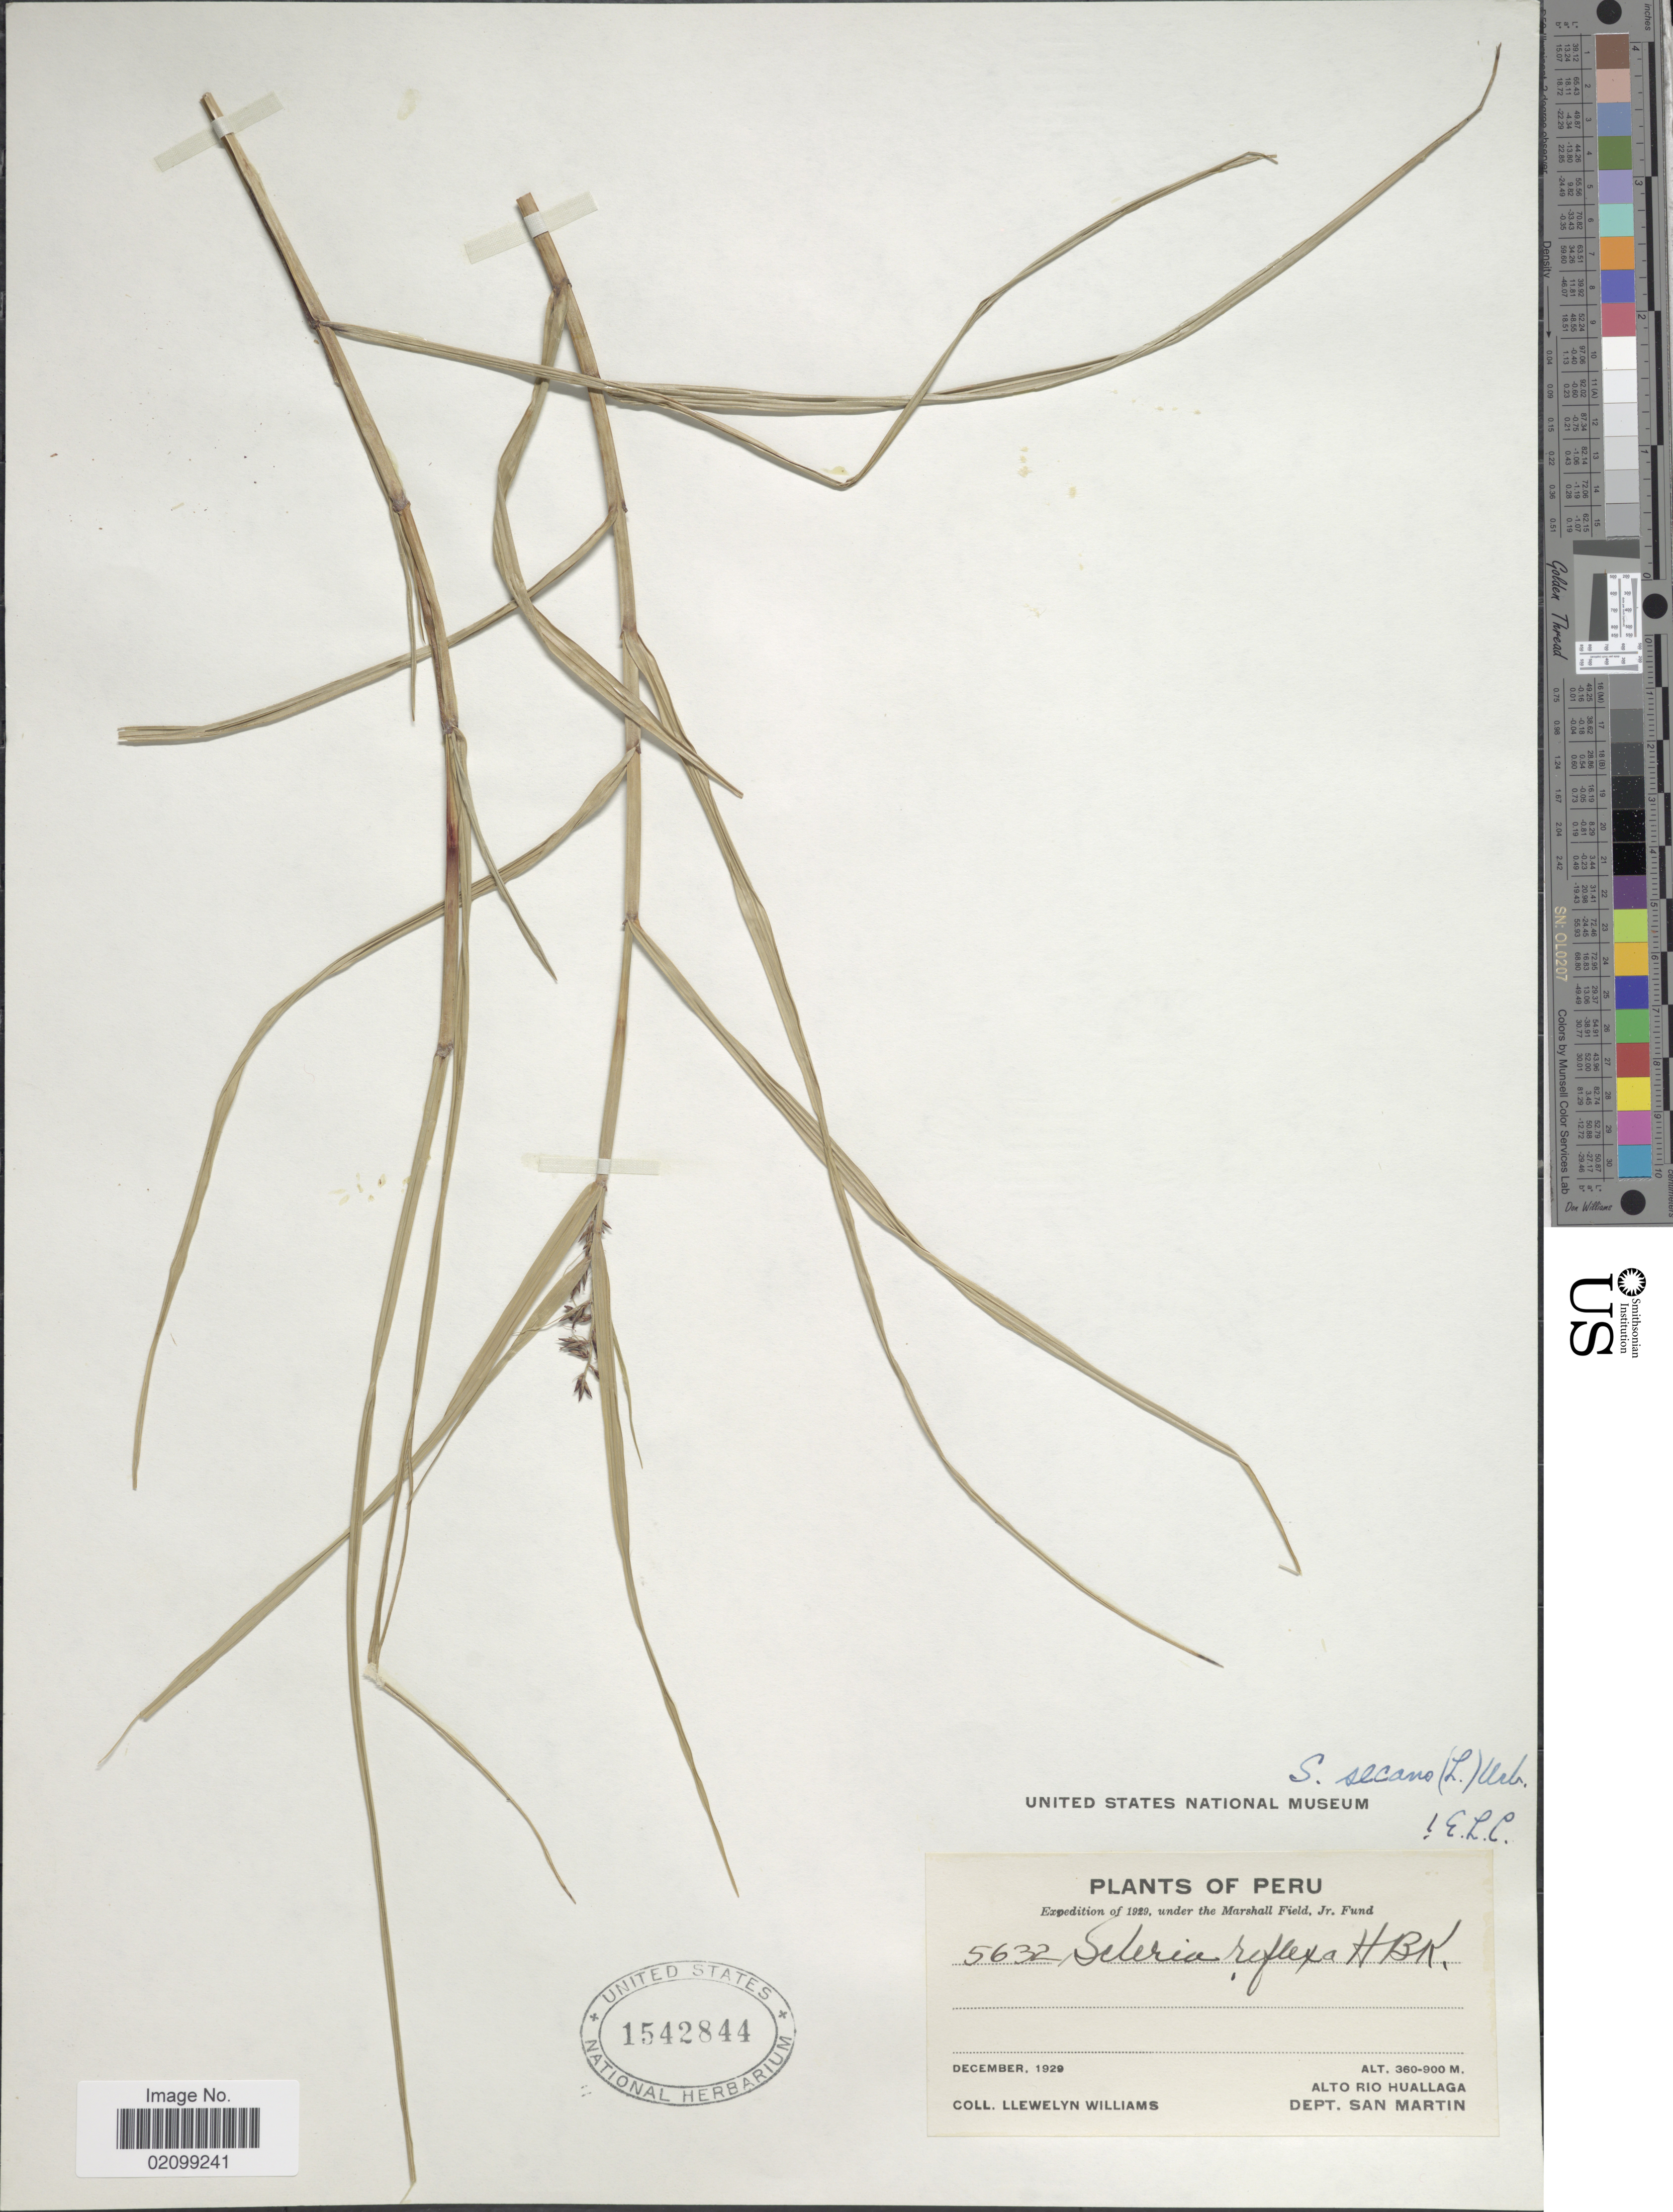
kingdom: Plantae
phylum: Tracheophyta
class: Liliopsida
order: Poales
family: Cyperaceae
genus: Scleria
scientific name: Scleria secans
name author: (L.) Urb.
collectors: Ll. Williams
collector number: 5632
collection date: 1929-12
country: Peru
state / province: San Martín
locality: Alto Rio Huallaga, Dept. San Martin.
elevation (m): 360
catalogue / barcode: US 1542844